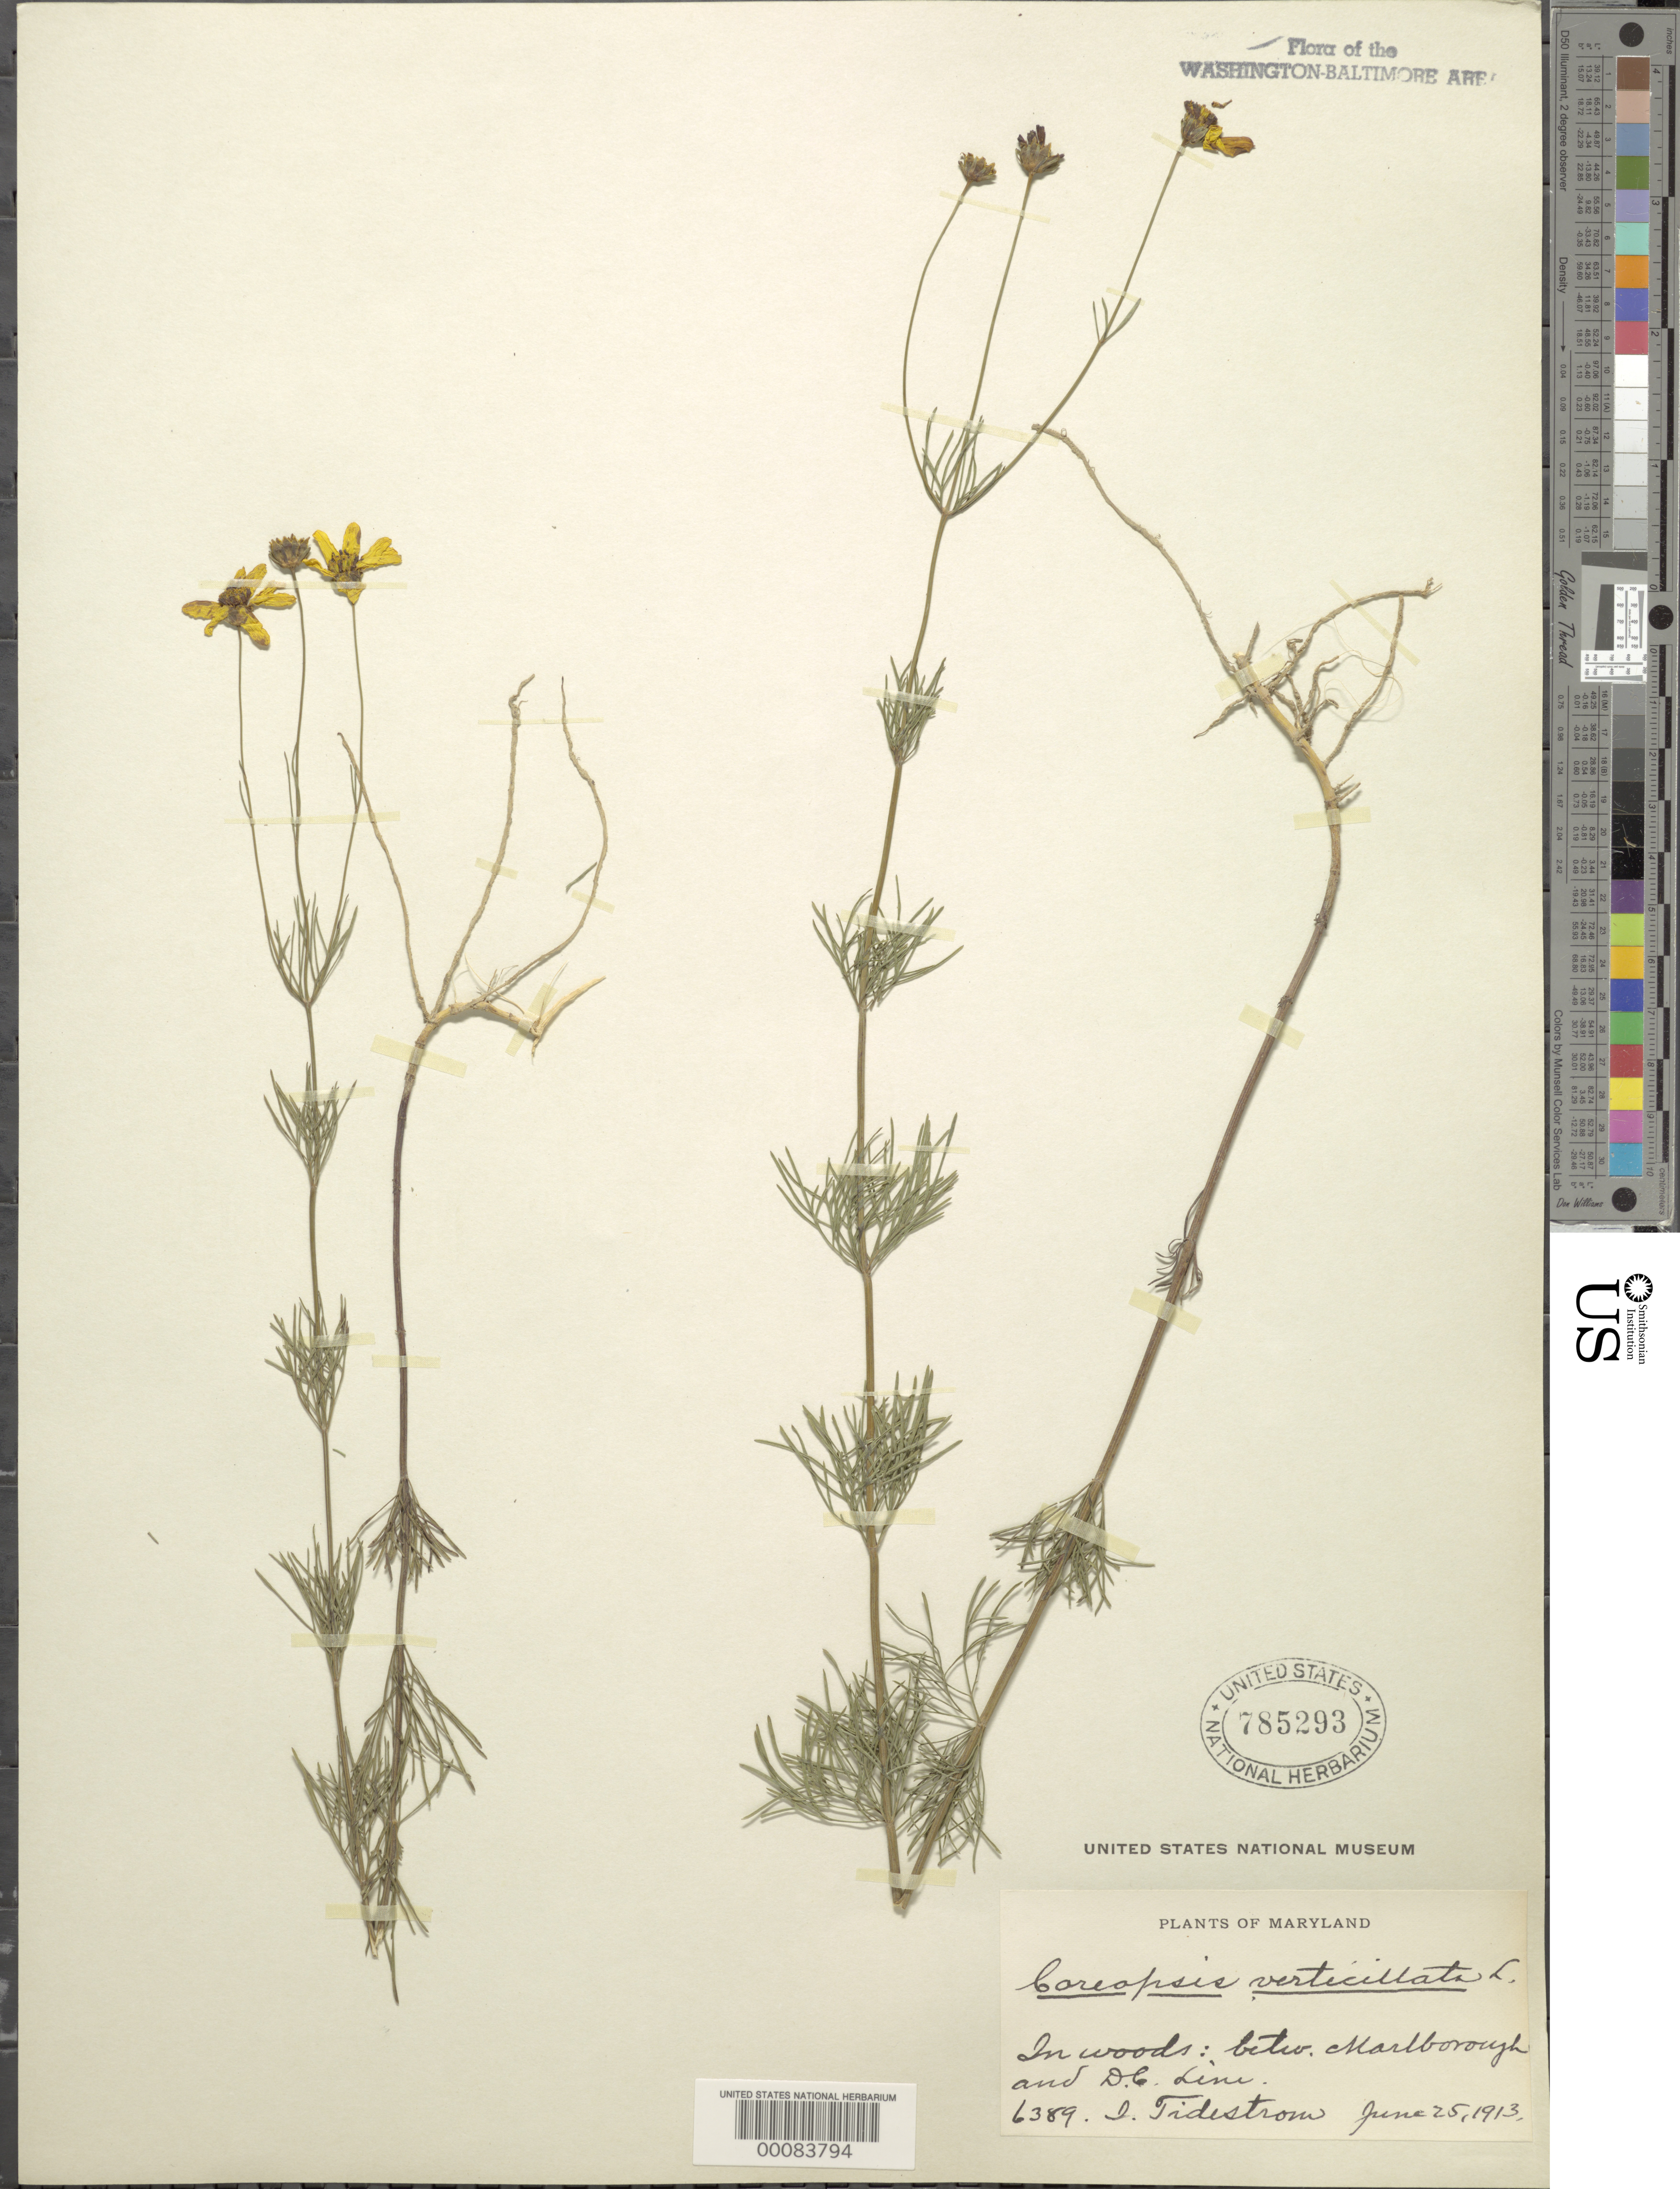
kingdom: Plantae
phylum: Tracheophyta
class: Magnoliopsida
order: Asterales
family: Asteraceae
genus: Coreopsis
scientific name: Coreopsis verticillata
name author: L.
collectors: I. F. Tidestrom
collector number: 6389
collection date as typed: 25 Jun 1913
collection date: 1913-06-25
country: United States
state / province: Maryland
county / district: Prince George's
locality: between Marlboro and DC Line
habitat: Woods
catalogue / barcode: US 785293